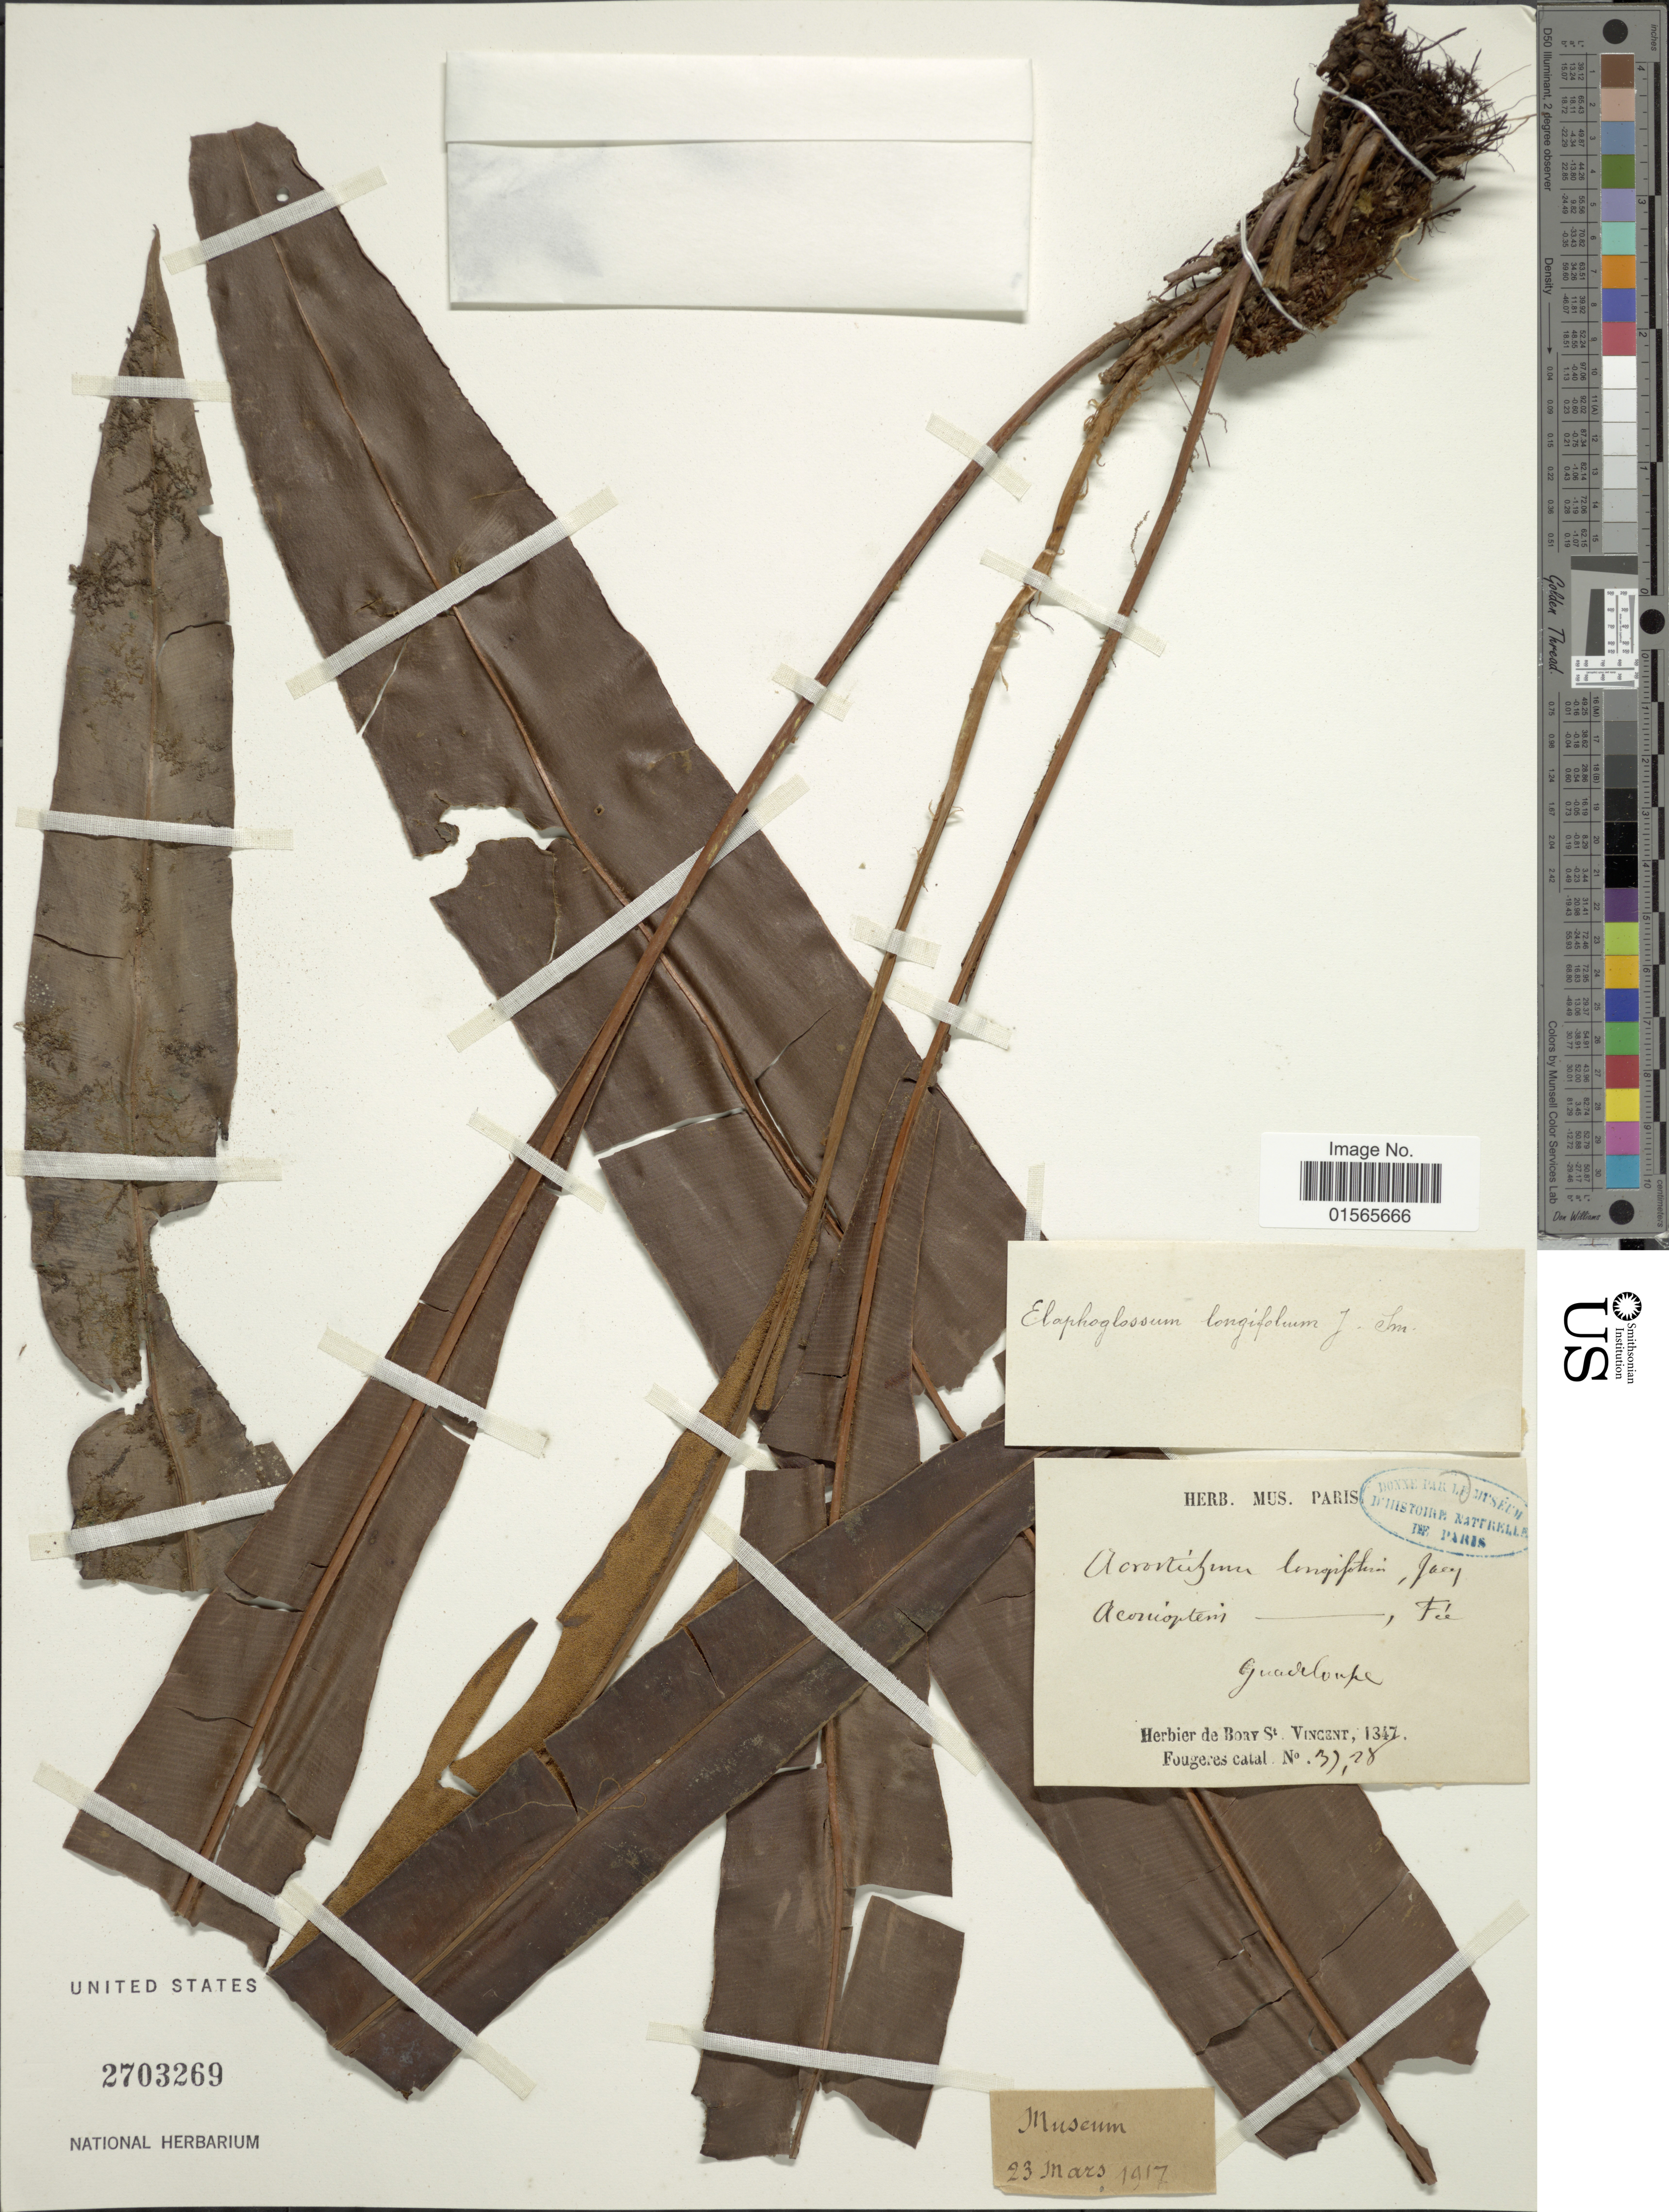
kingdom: Plantae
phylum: Tracheophyta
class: Polypodiopsida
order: Polypodiales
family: Dryopteridaceae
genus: Elaphoglossum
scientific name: Elaphoglossum longifolium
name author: J. Sm.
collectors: ex herb. Boay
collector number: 3728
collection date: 1847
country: Guadeloupe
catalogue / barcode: US 2703269